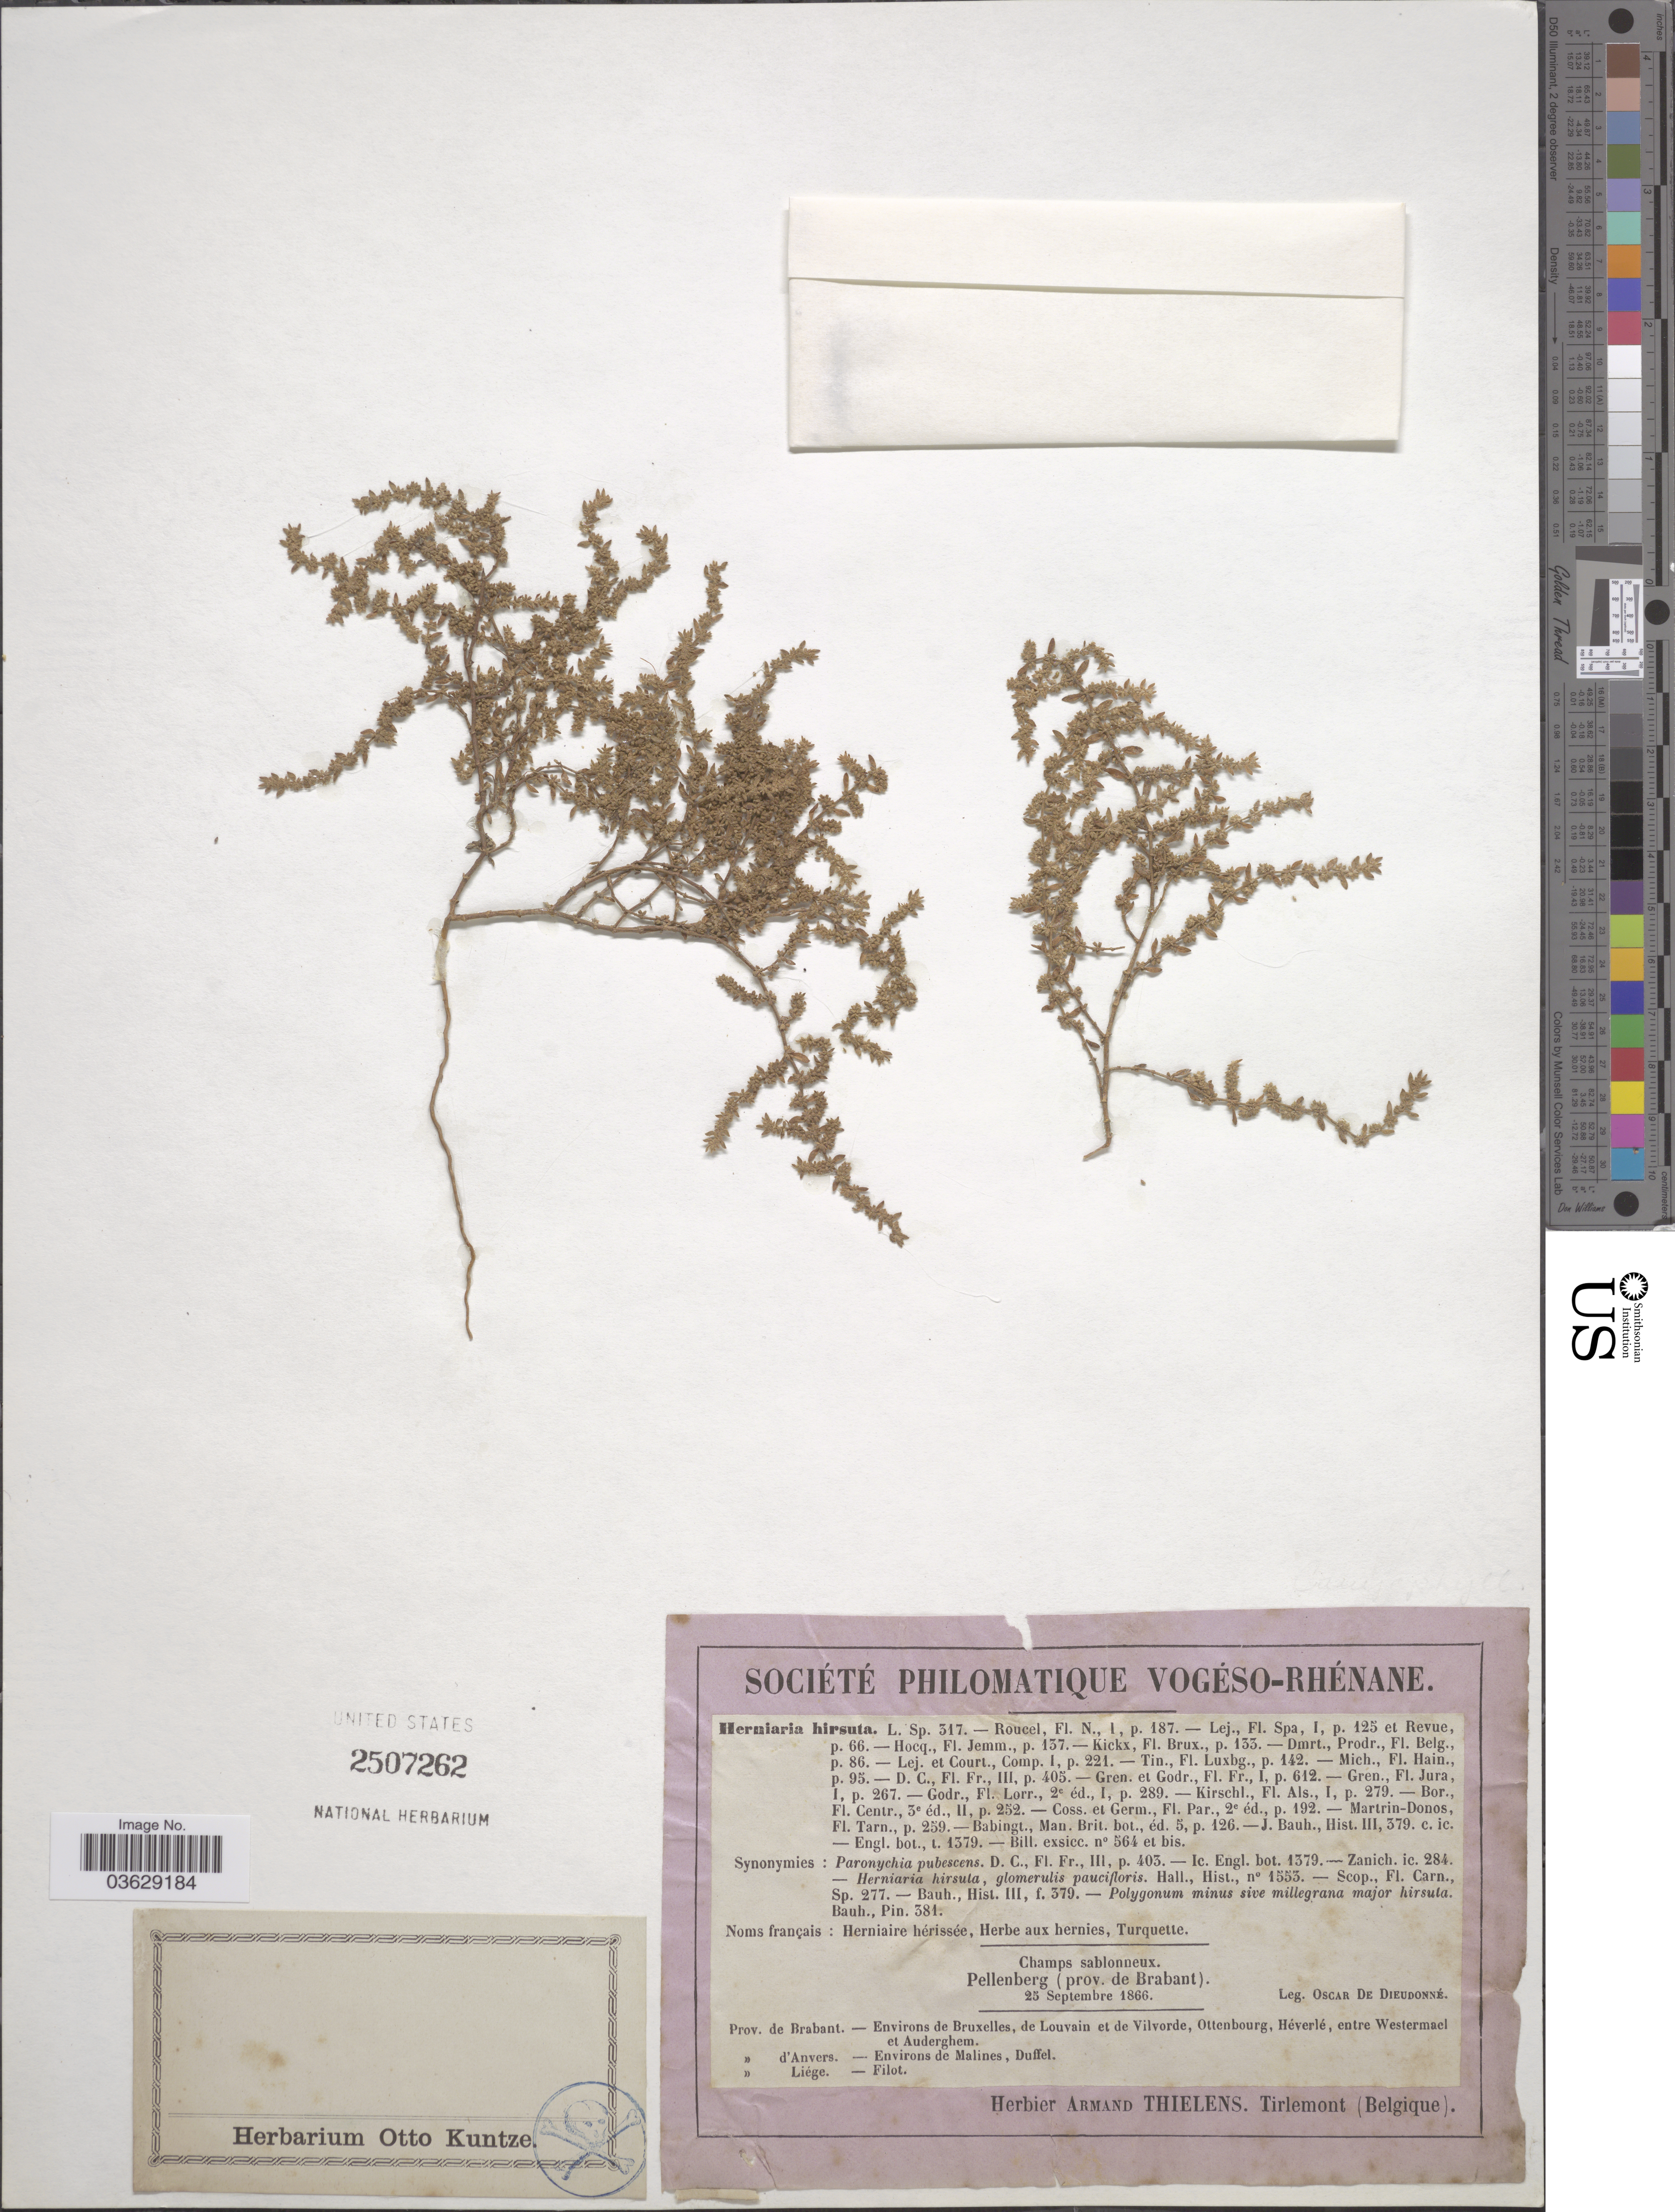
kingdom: Plantae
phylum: Tracheophyta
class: Magnoliopsida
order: Caryophyllales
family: Caryophyllaceae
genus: Herniaria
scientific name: Herniaria hirsuta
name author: L.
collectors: D. Dieudonné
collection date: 1866-09-25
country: Belgium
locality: Pellenberg (prov. de Brabant). Environs de Bruxelles, de Louvain et de Vilvorde, Ottenbourg, Héverlé, entre Wstermael et Auderghem.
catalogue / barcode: US 2507262